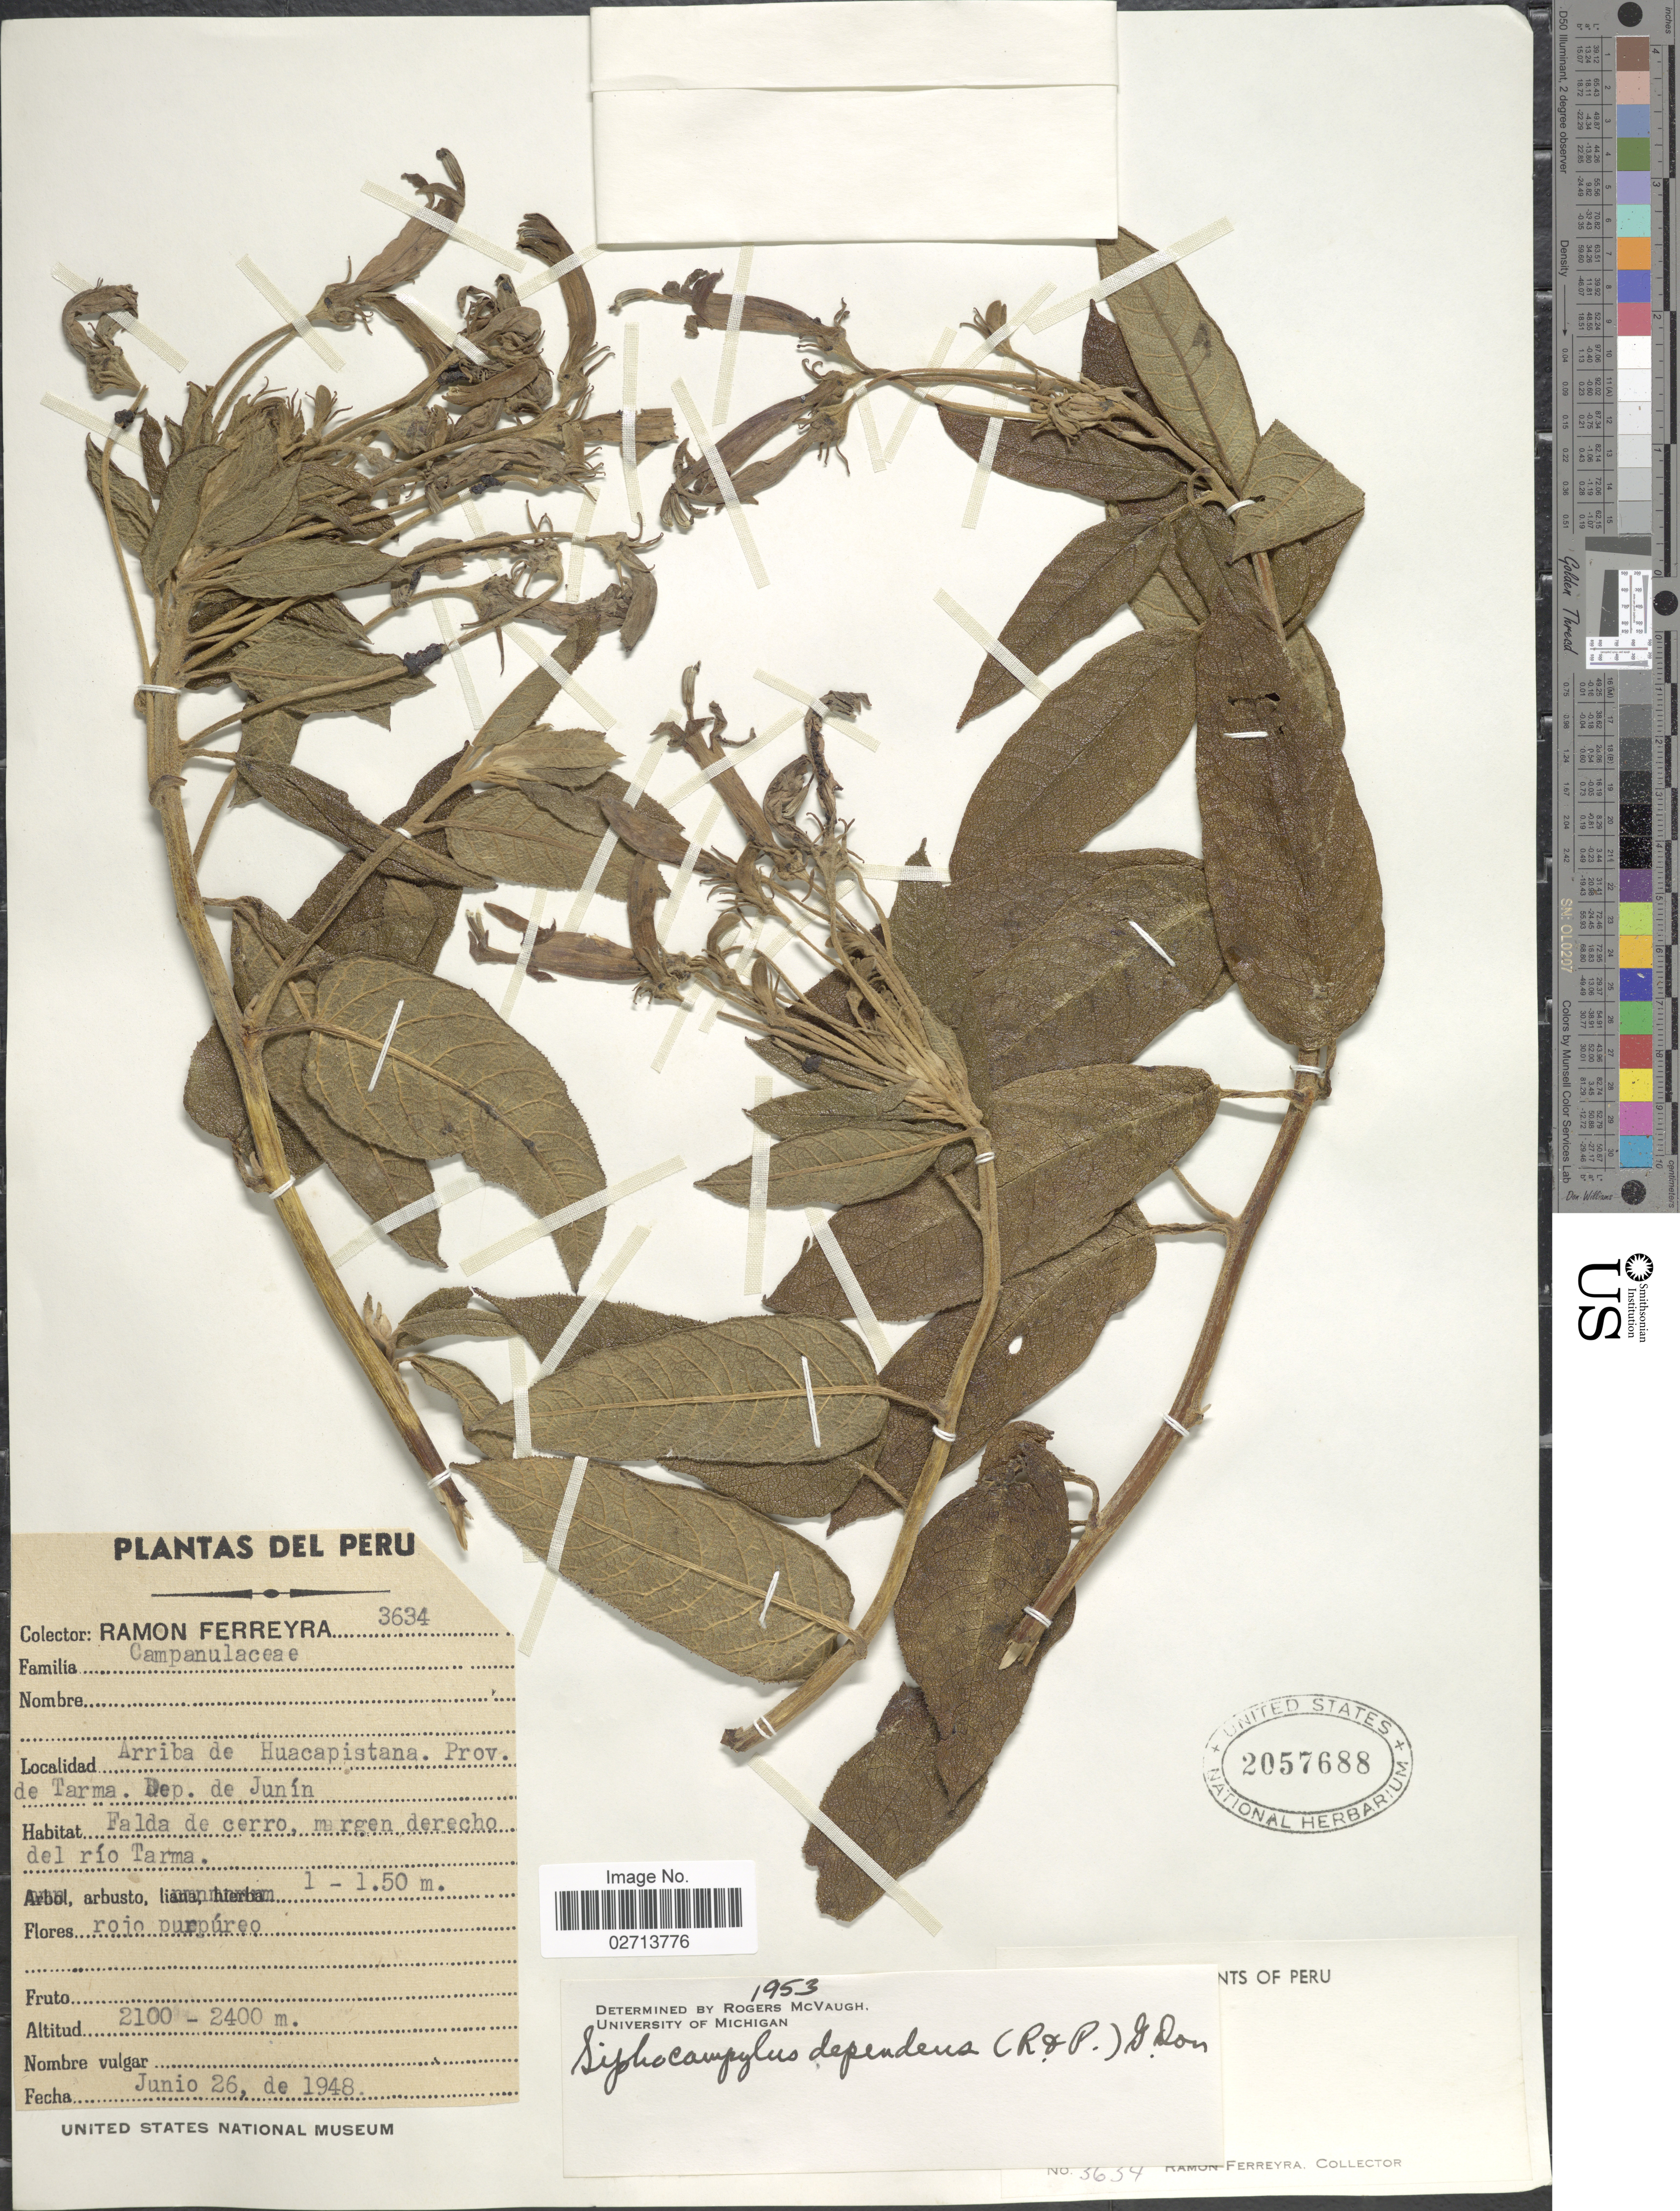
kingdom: Plantae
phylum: Tracheophyta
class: Magnoliopsida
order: Asterales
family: Campanulaceae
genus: Siphocampylus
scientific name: Siphocampylus dependens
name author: G. Don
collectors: R. A. Ferreyra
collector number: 3634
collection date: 1948-06-26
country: Peru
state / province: Junín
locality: Arriba de Huacapistana. Prov. de Tarma, Dep de Junín, Falda de cerro , margen derecho del río Tarma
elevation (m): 2100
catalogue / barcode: US 2057688